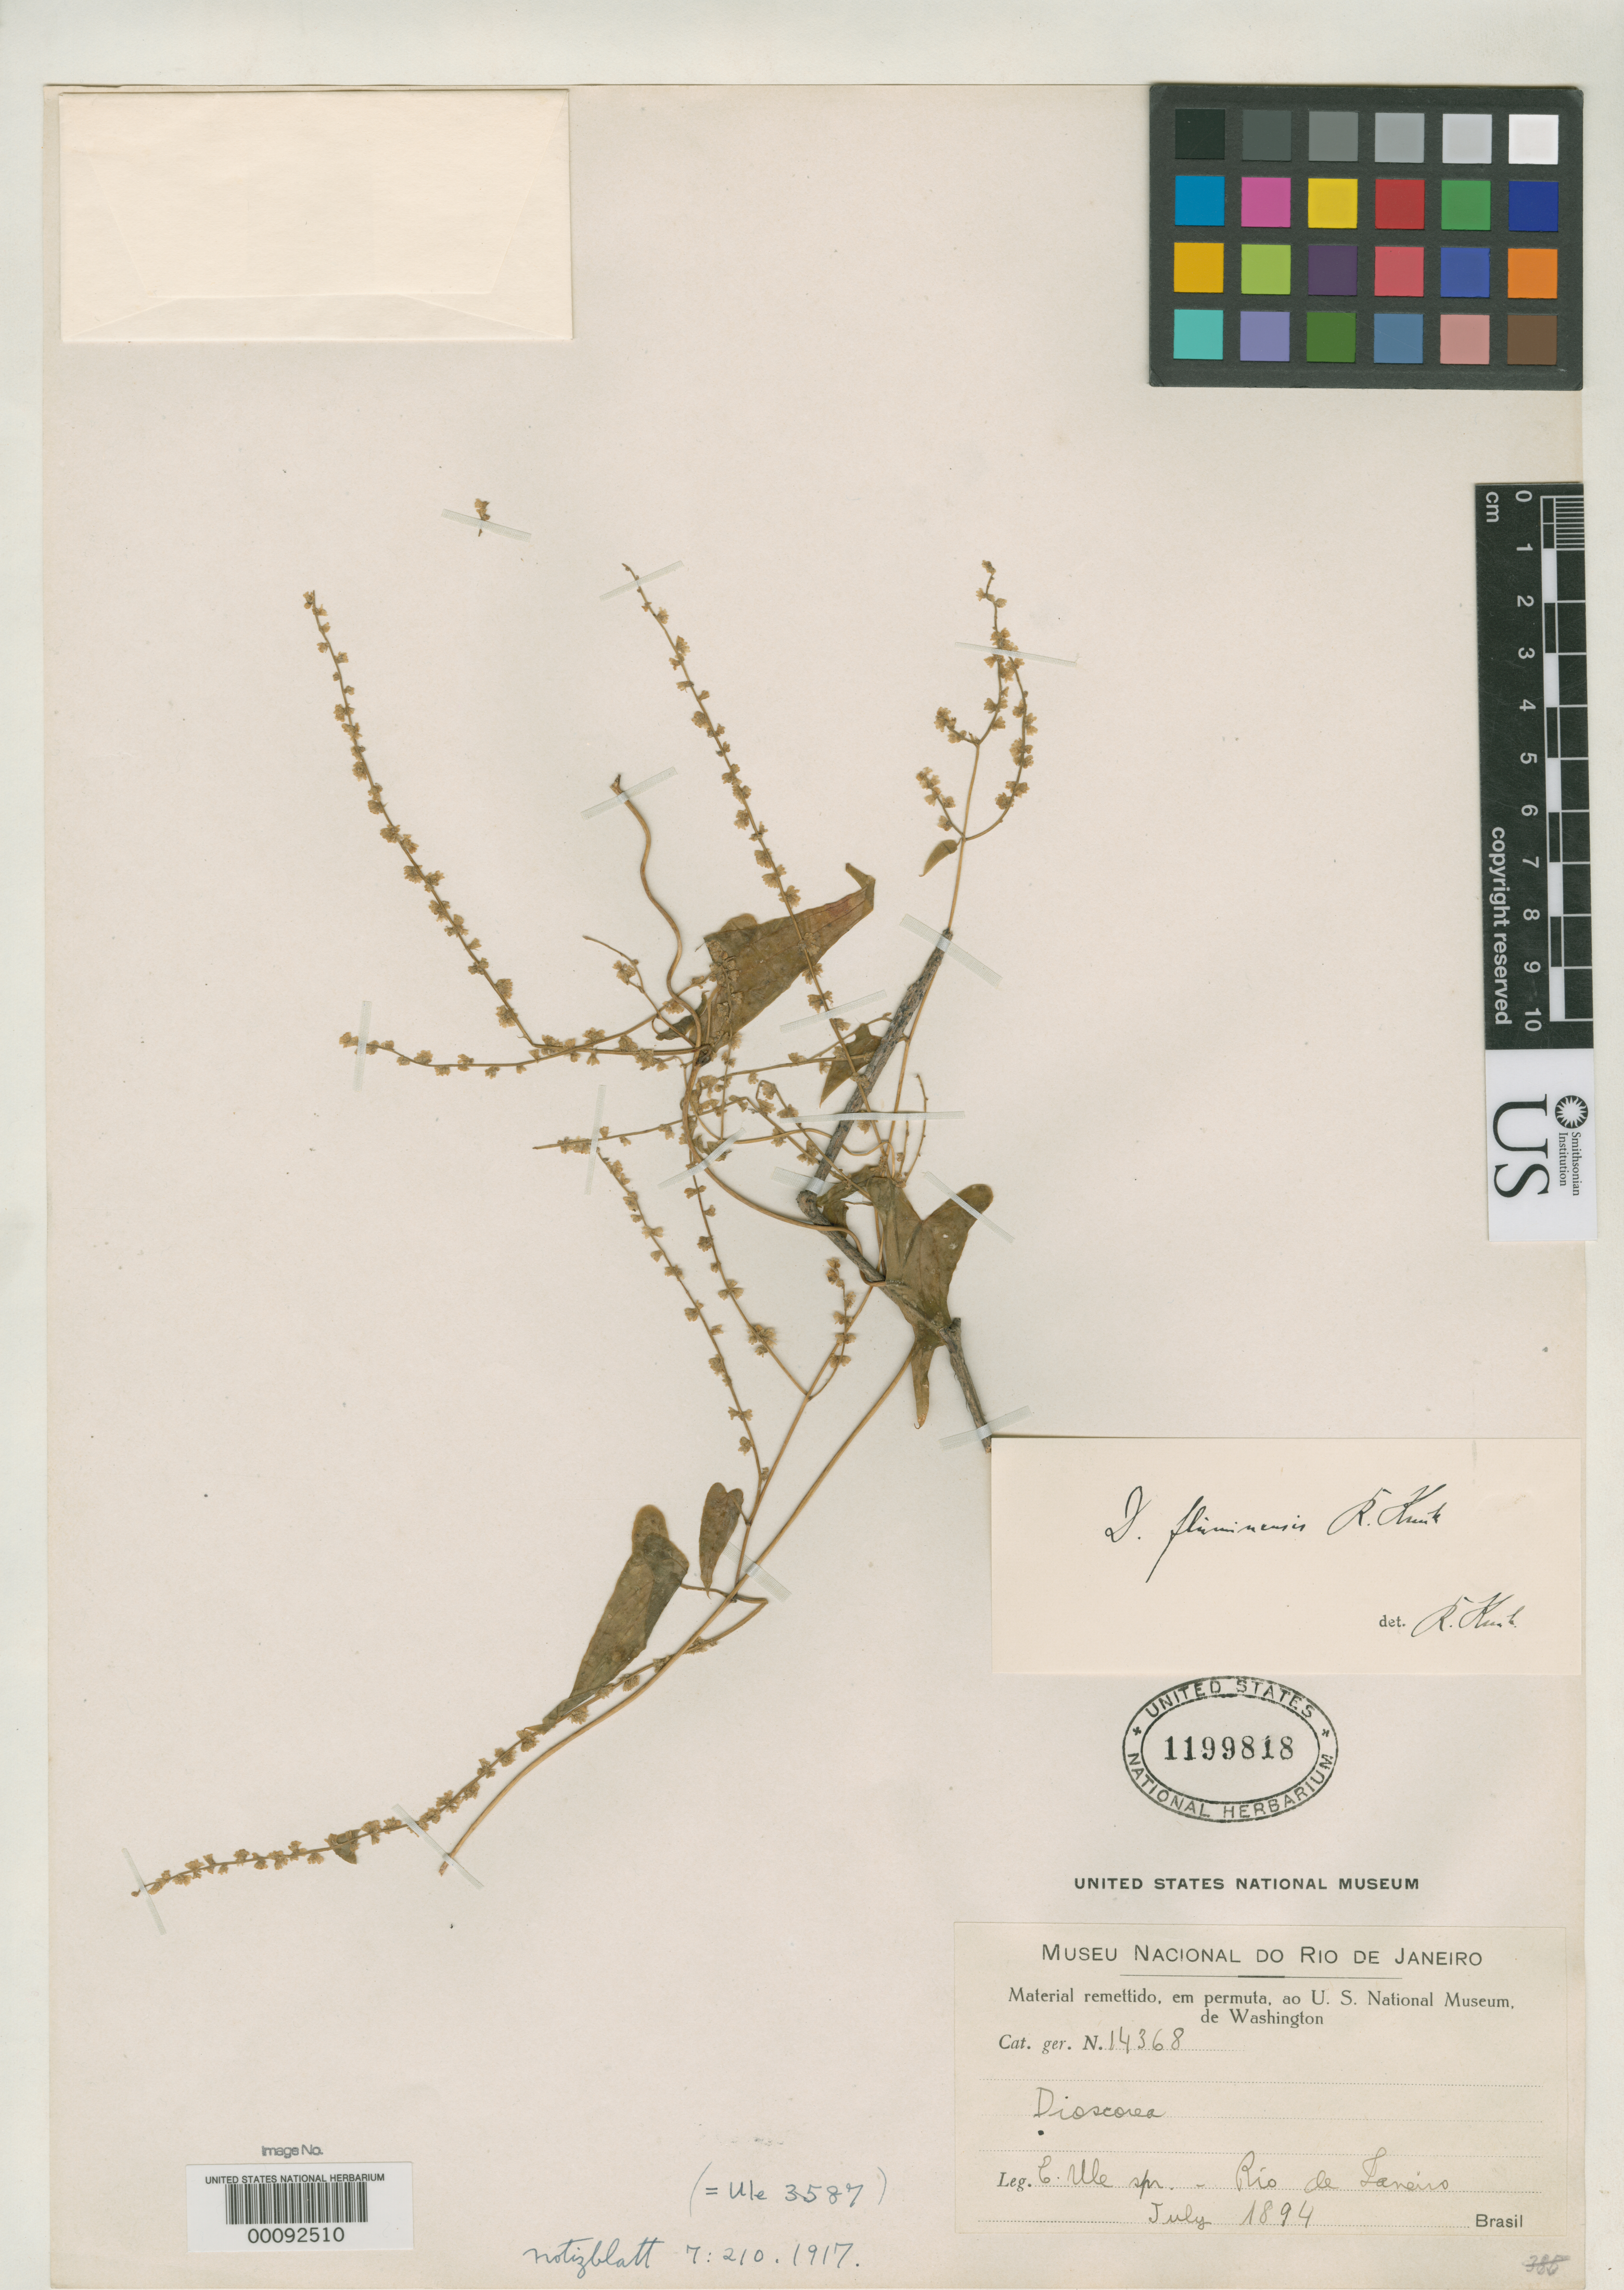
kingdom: Plantae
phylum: Tracheophyta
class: Liliopsida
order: Dioscoreales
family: Dioscoreaceae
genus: Dioscorea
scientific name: Dioscorea fluminensis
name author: R. Knuth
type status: Syntype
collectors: E. H. Ule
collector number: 3587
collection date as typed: Jul 1894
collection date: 1894-07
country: Brazil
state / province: Rio de Janeiro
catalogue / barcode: US 1199818